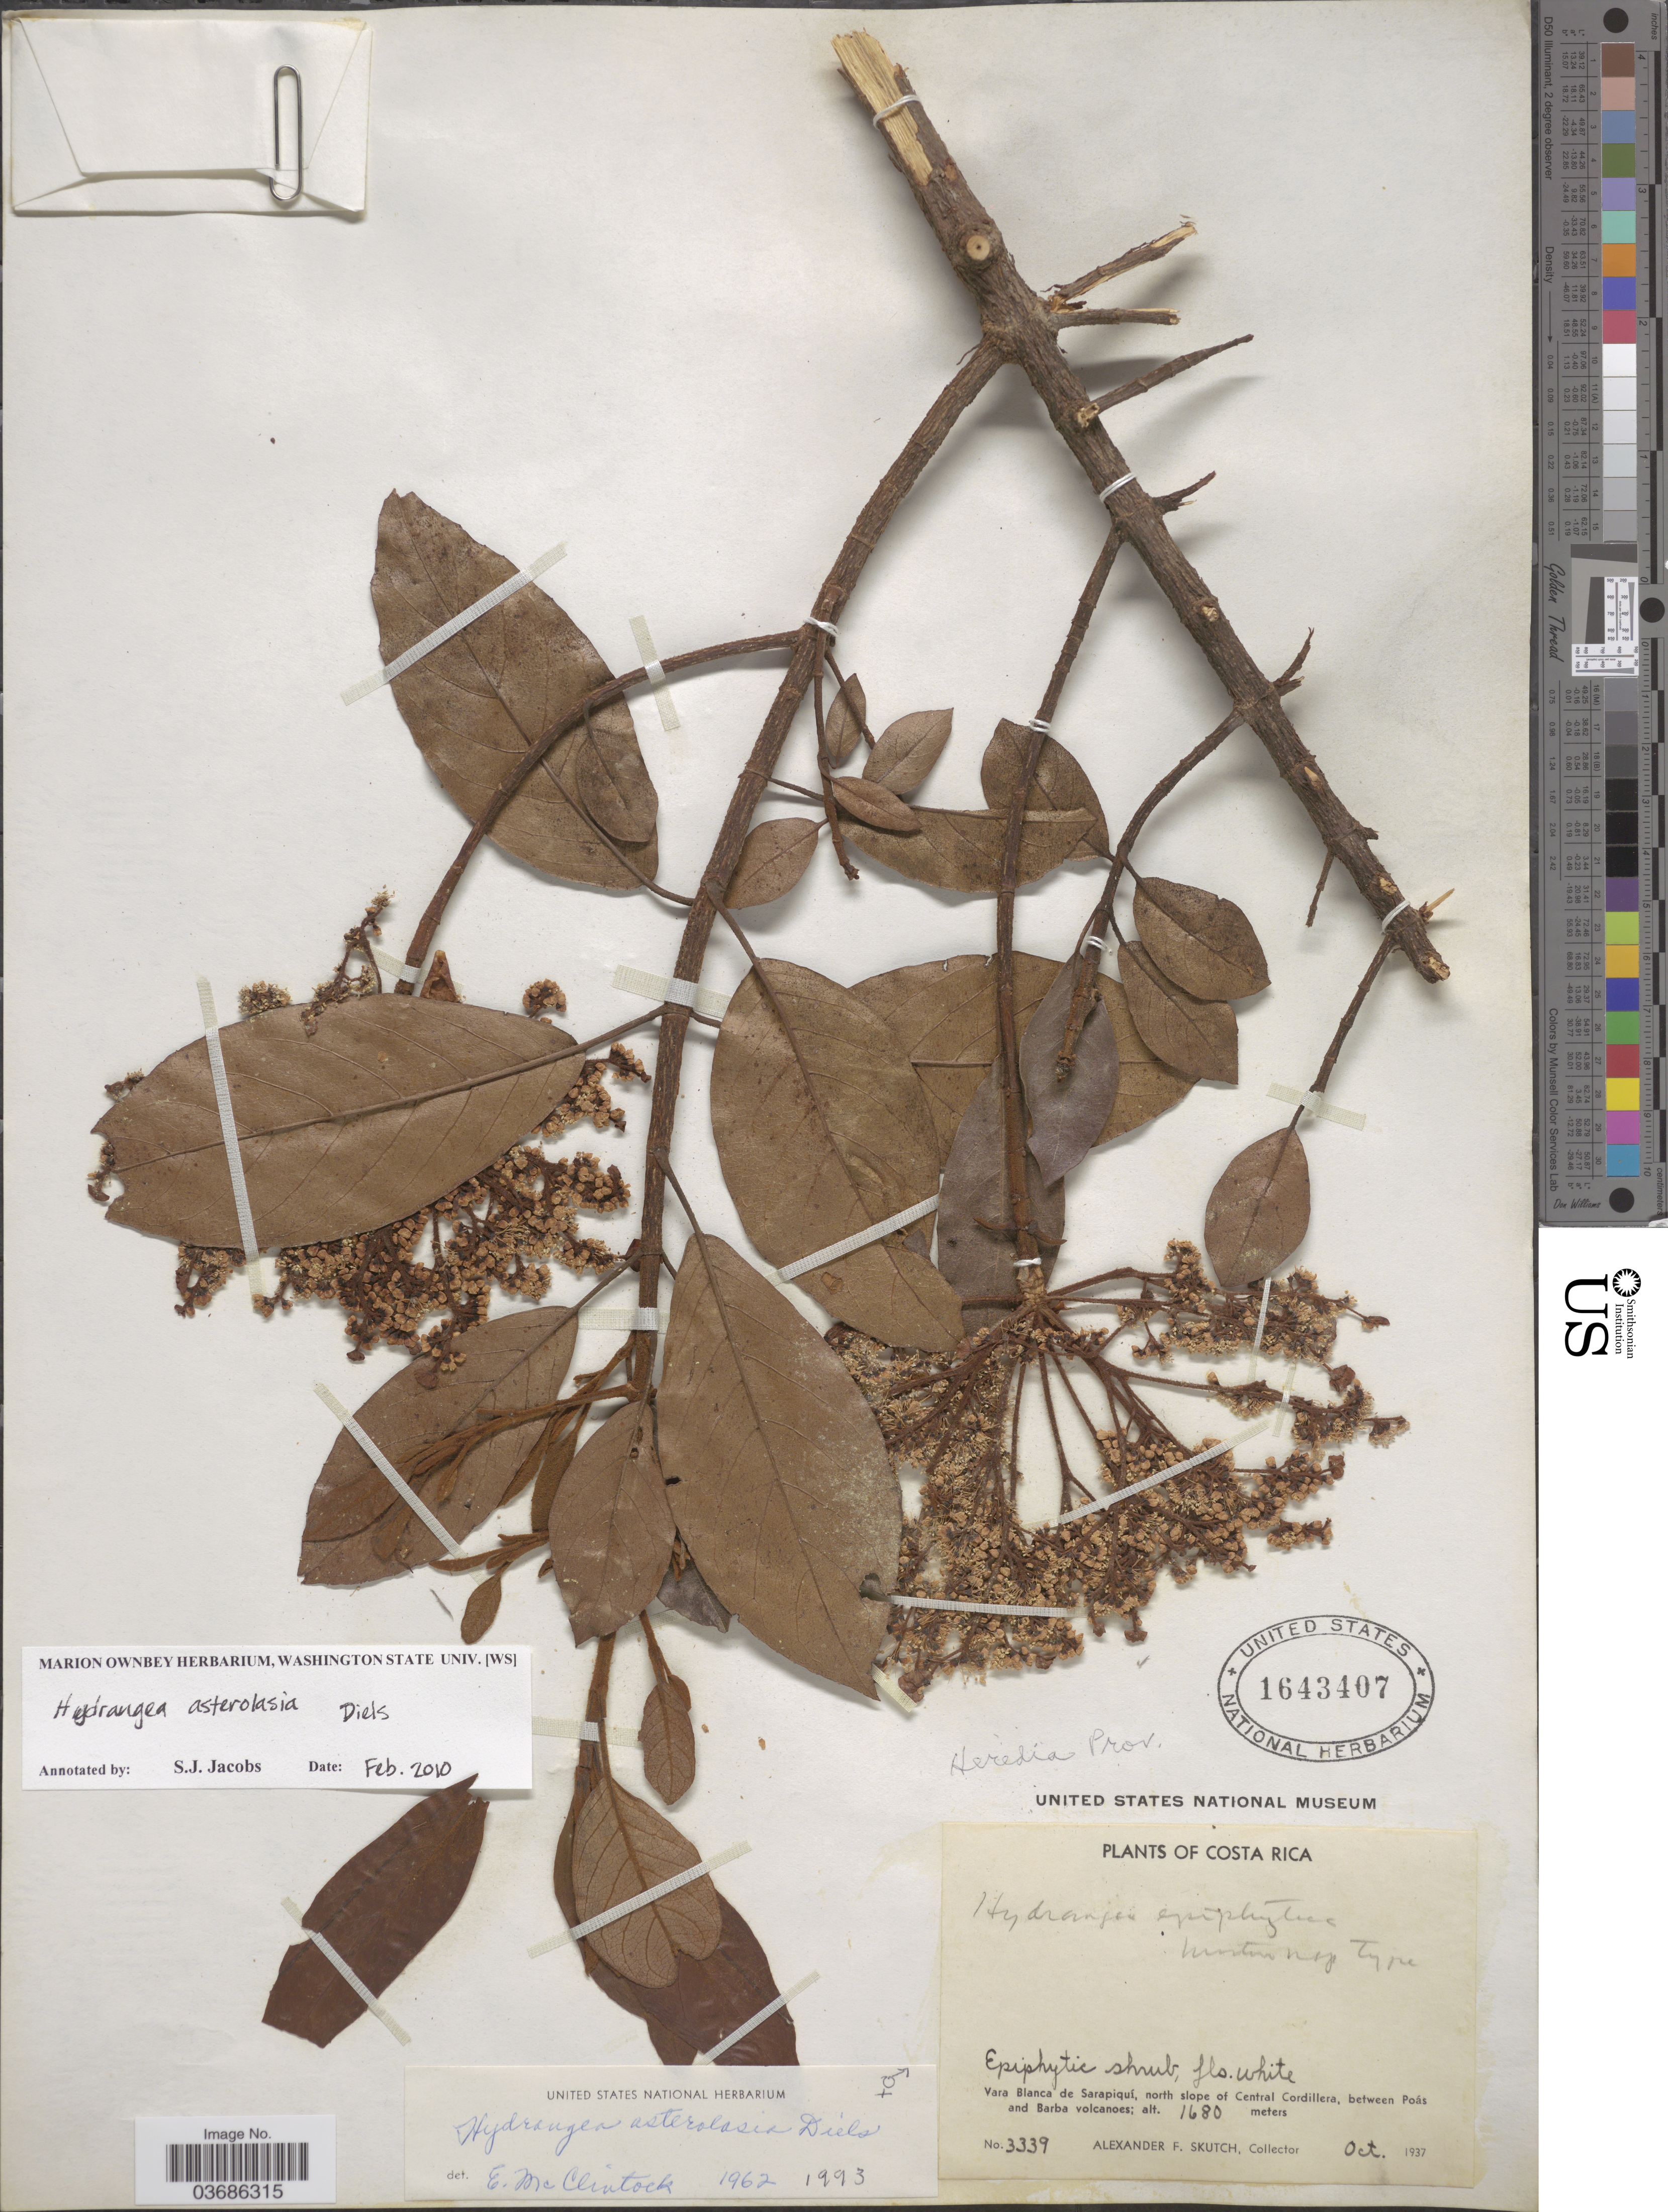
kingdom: Plantae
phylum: Tracheophyta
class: Magnoliopsida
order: Cornales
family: Hydrangeaceae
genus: Hydrangea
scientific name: Hydrangea asterolasia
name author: Diels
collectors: A. F. Skutch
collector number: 3339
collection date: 1937-10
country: Costa Rica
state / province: Heredia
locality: Vara Blanca de Sarapiquí, north slope of Central Cordillera, between Poás and Barba volcanoes.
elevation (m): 1680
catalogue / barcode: US 1643407